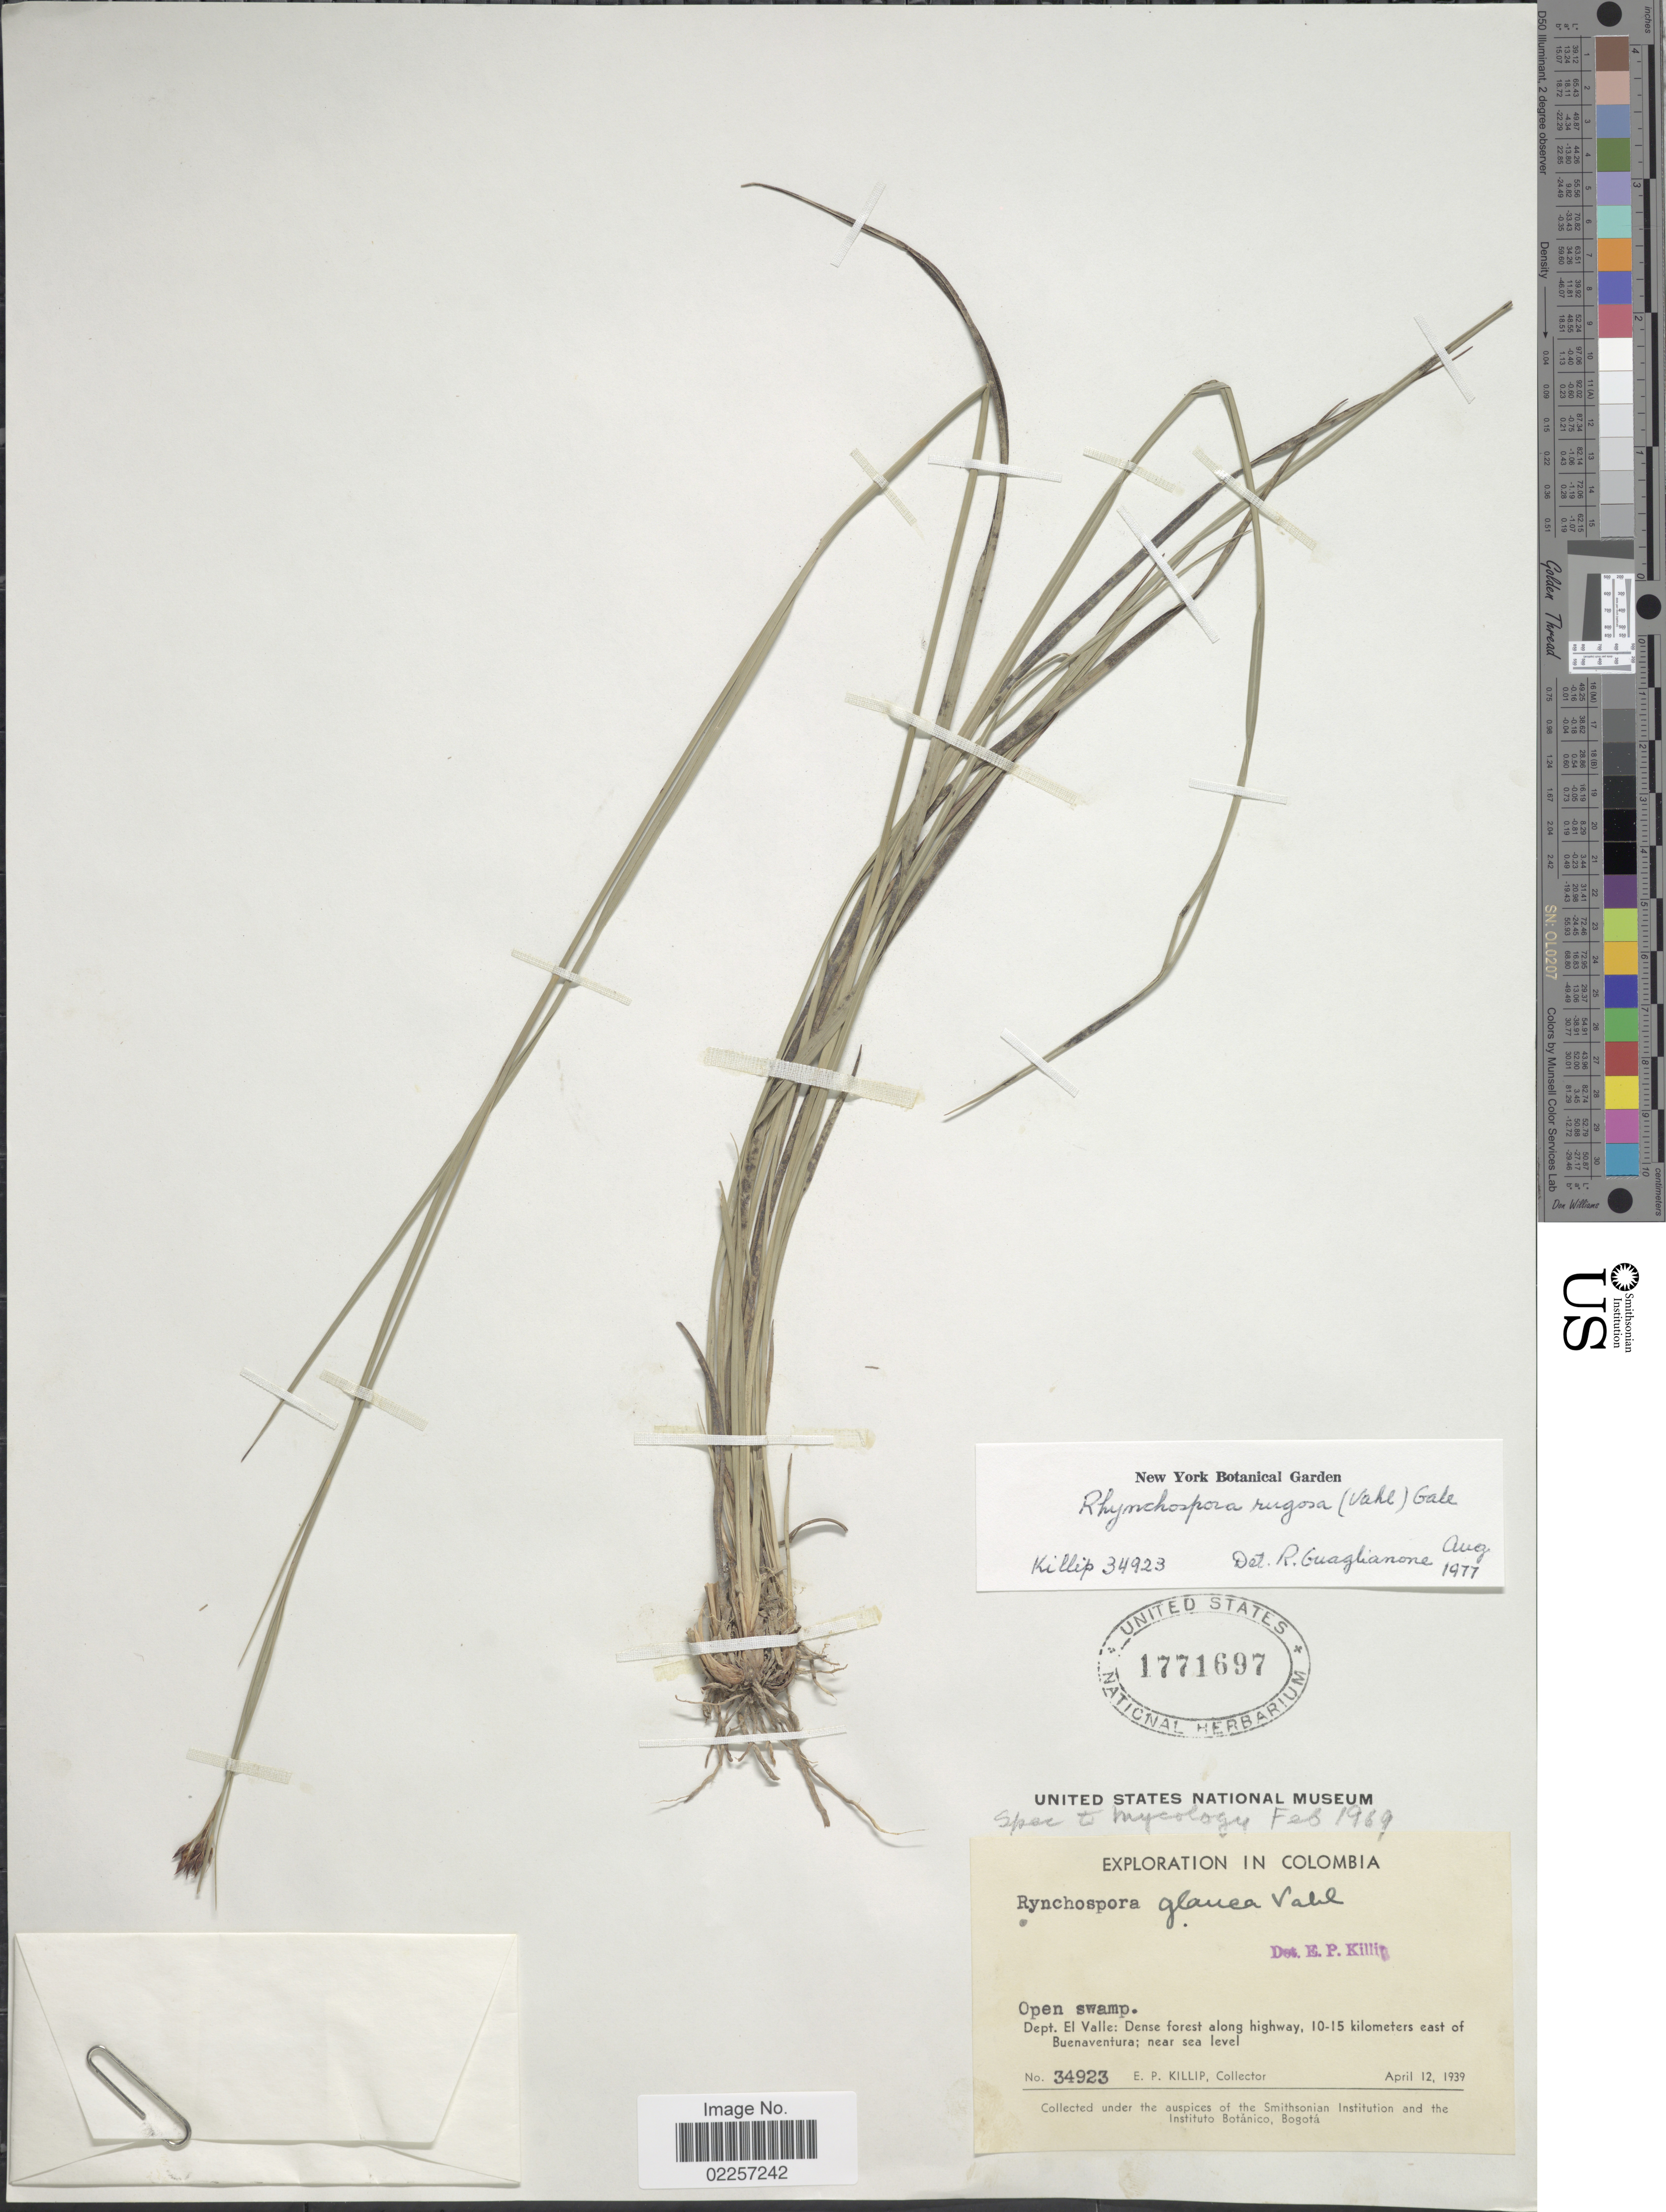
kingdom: Plantae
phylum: Tracheophyta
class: Liliopsida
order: Poales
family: Cyperaceae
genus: Rhynchospora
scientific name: Rhynchospora rugosa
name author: (Vahl) Gale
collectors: E. P. Killip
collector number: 34923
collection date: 1939-04-12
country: Colombia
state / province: Valle del Cauca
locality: Open swamp, dept. El Valle: dense forest along highway, 10-15 kilomters east of Buenaventura; near sea level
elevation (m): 10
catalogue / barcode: US 1771697